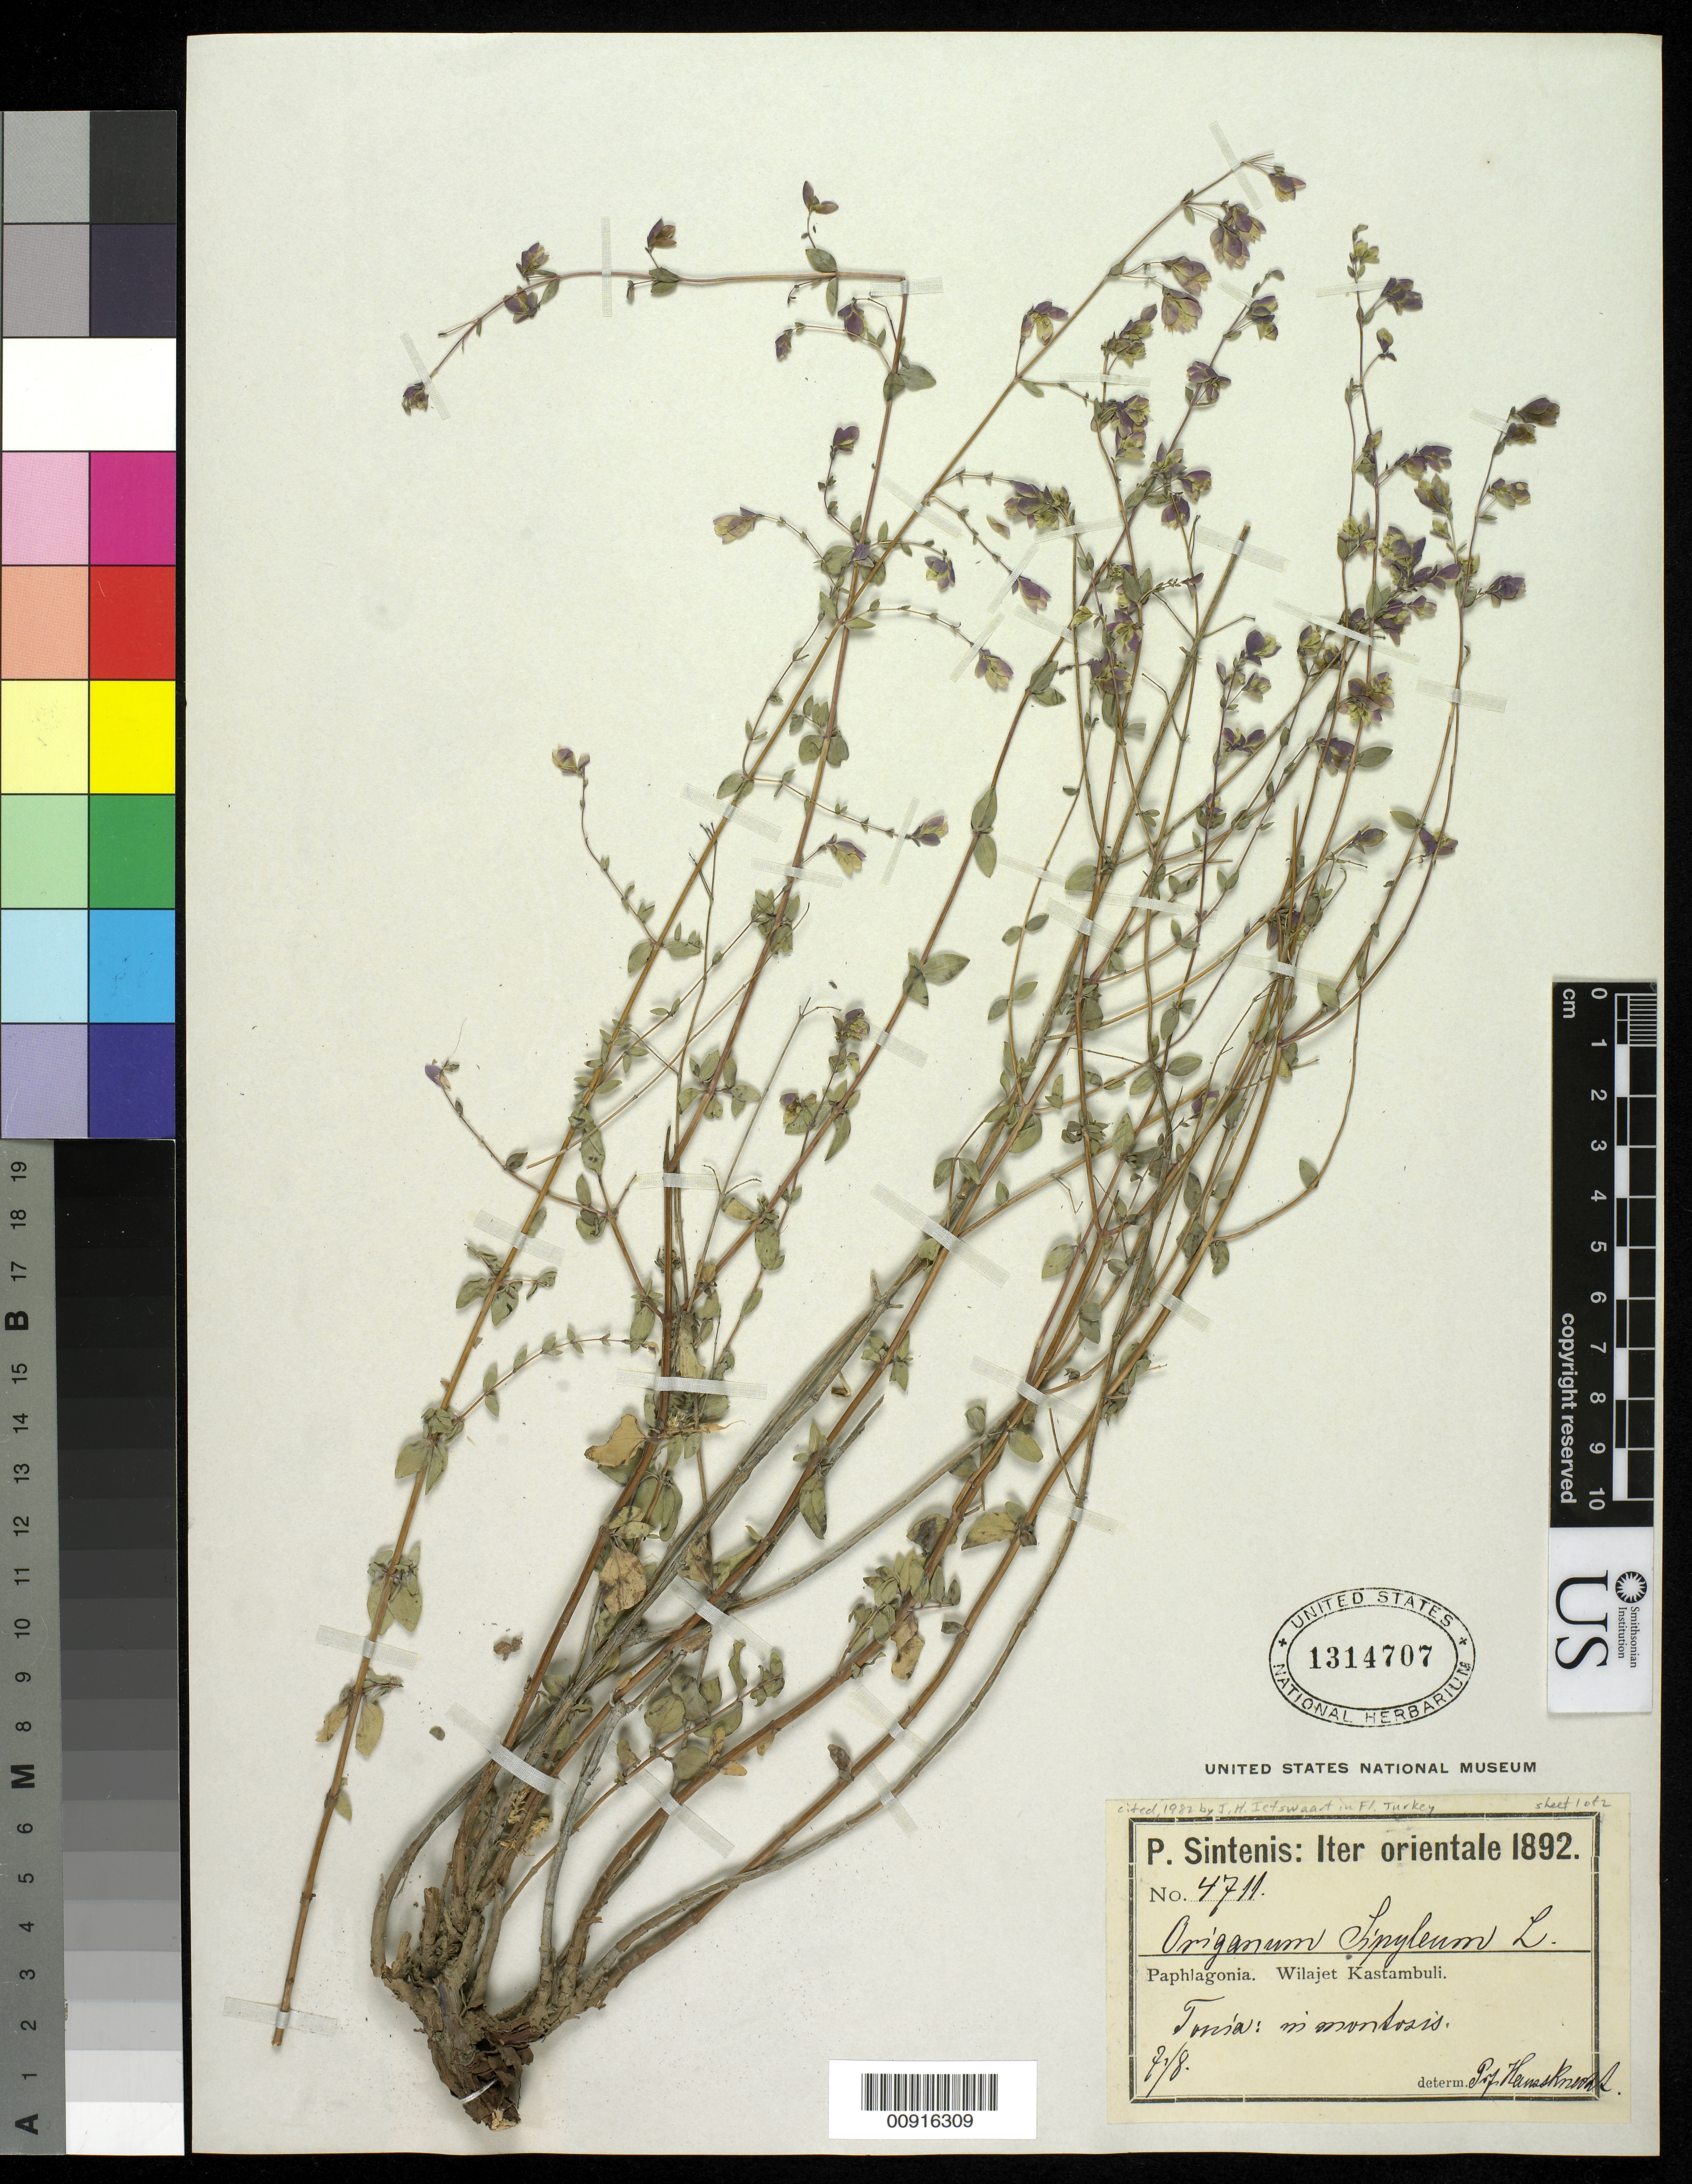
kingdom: Plantae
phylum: Tracheophyta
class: Magnoliopsida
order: Lamiales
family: Lamiaceae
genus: Origanum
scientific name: Origanum sipyleum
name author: L.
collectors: P. Sintenis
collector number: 4711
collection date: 1892-08-07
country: Turkey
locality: Paphlagonia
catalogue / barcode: US 1314707